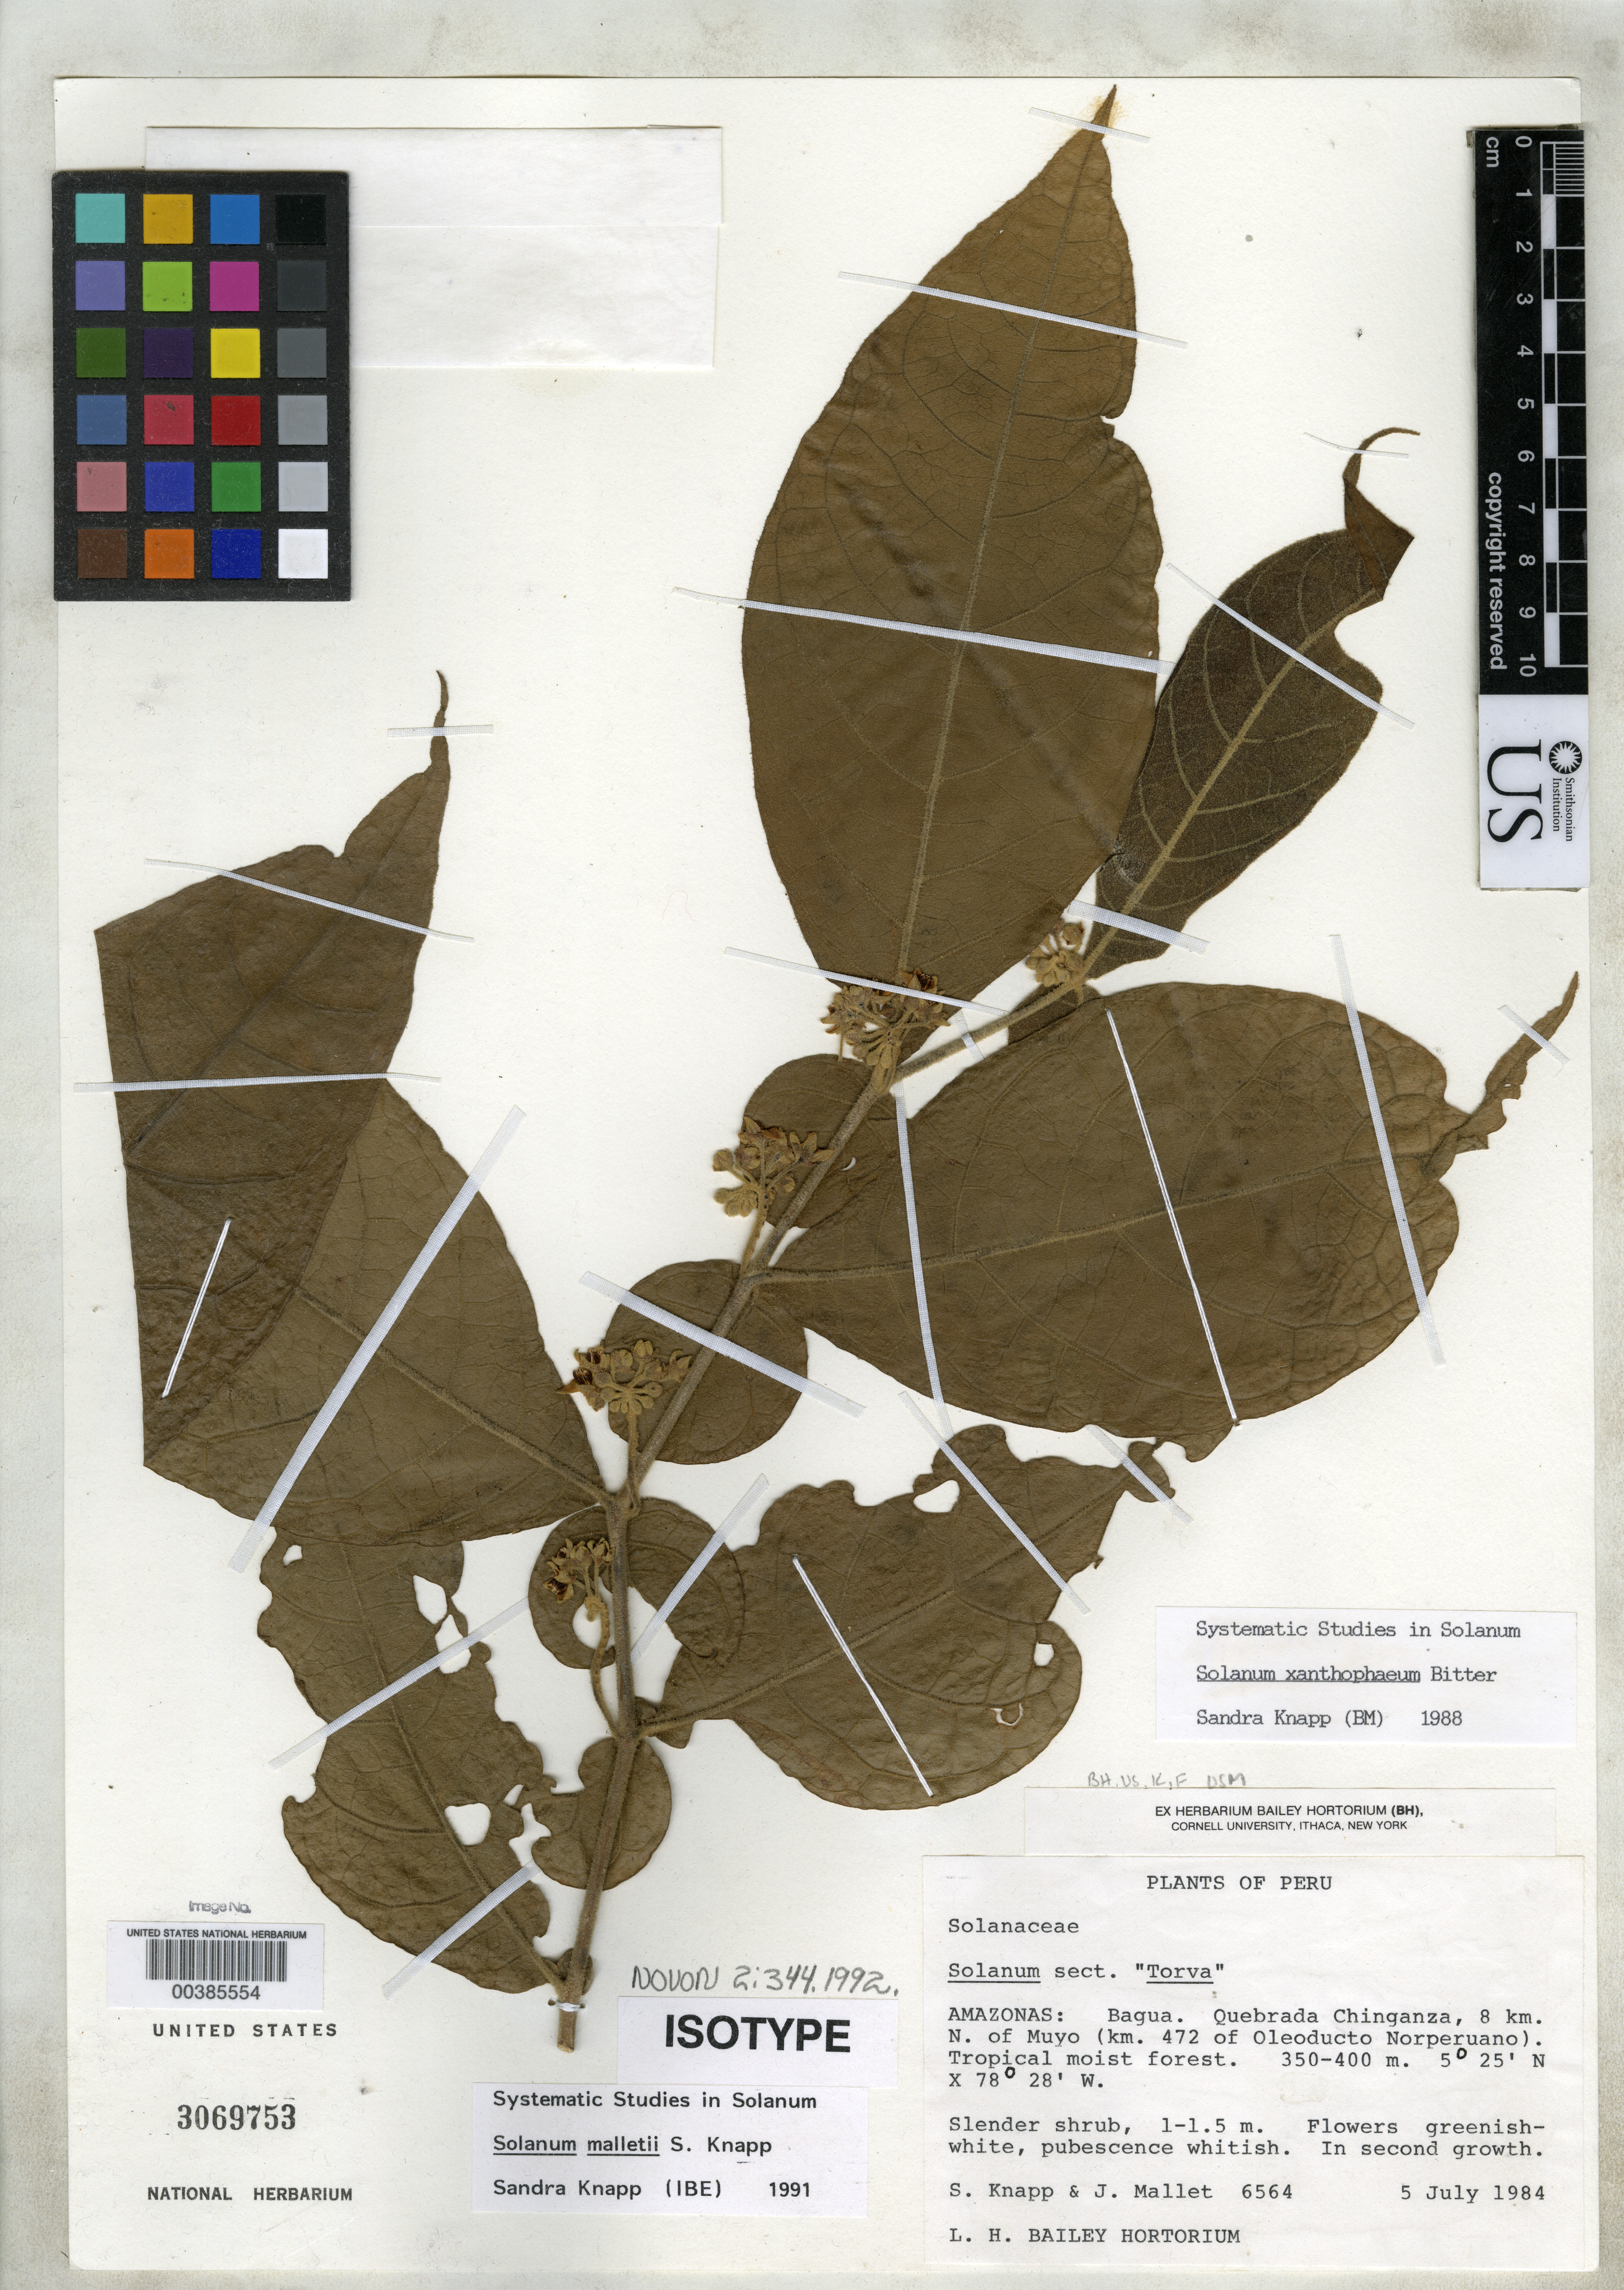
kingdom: Plantae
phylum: Tracheophyta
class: Magnoliopsida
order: Solanales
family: Solanaceae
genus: Solanum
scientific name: Solanum malletii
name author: S. Knapp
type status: Isotype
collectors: S. Knapp & J. Mallet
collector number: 6564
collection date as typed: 05 Jul 1984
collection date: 1984-07-05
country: Peru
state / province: Amazonas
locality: Bagua, Quebrada Chinganza, 8 km N of Muyo, km 472 of Oleoducto Norperuano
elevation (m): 350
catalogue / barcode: US 3069753